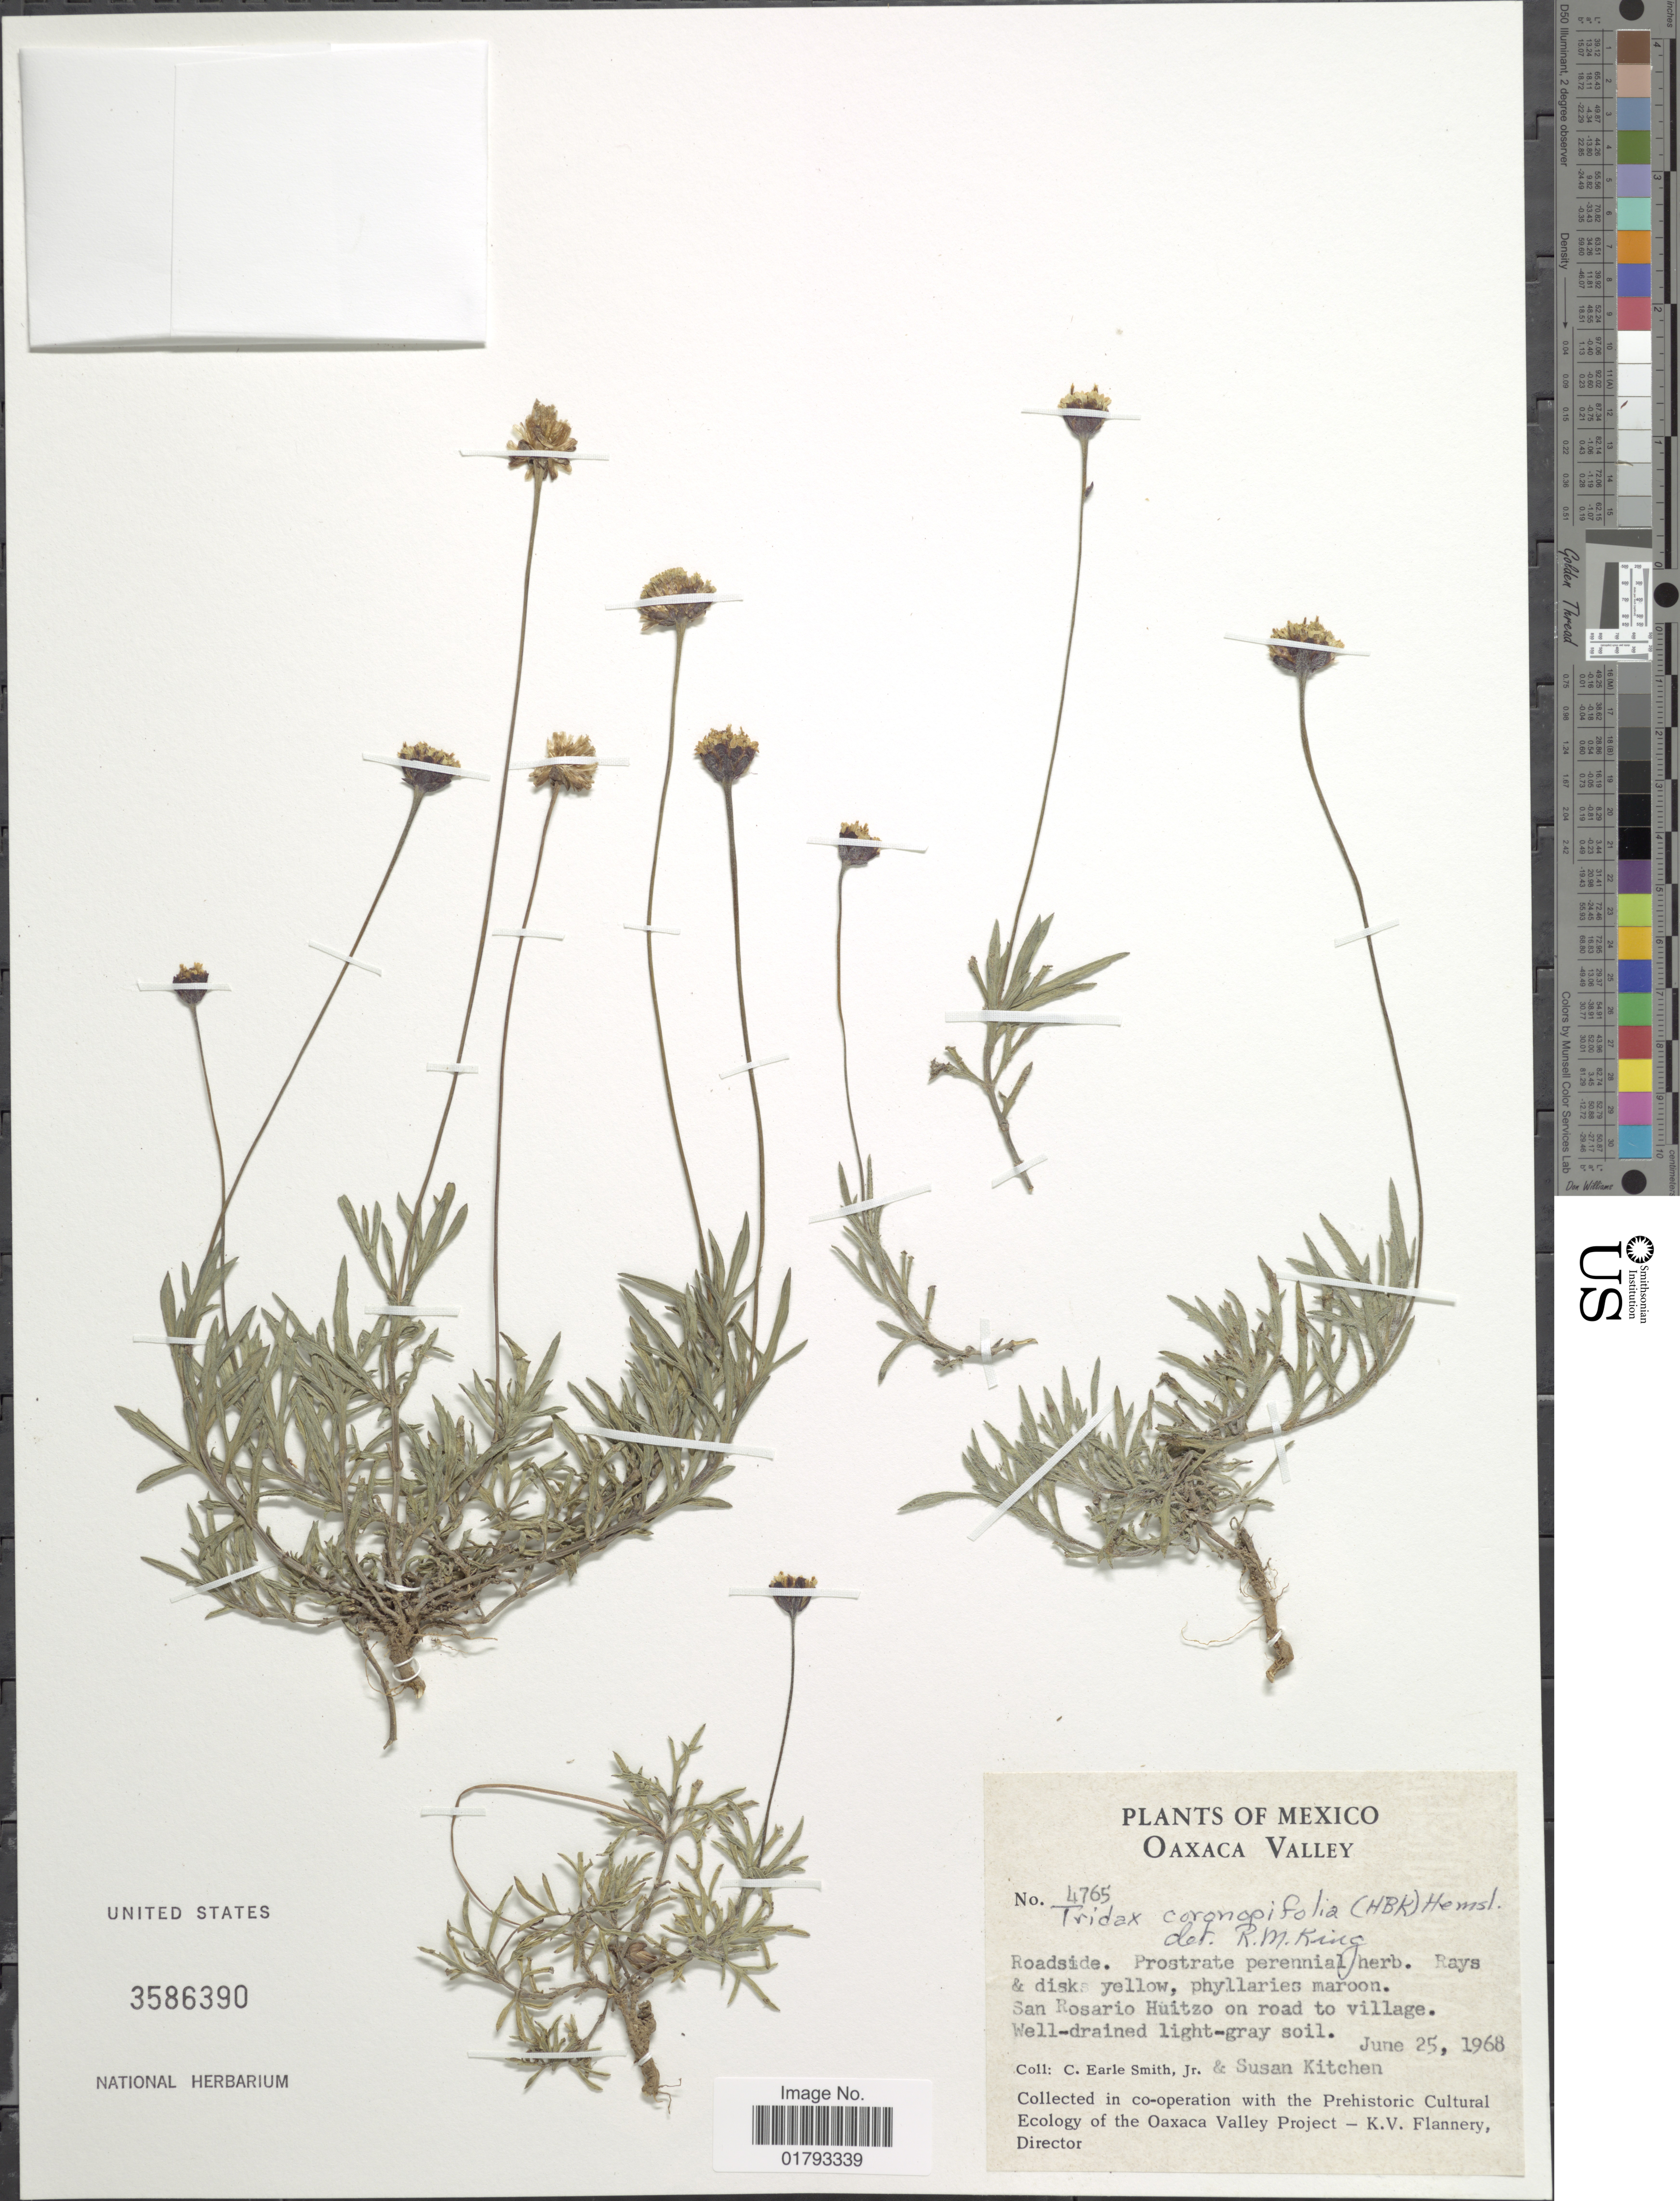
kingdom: Plantae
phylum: Tracheophyta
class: Magnoliopsida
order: Asterales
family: Asteraceae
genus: Tridax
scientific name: Tridax coronopifolia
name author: (Kunth) Hemsl.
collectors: C. E. Smith Jr. & S. Kitchen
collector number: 4765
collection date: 1968-06-25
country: Mexico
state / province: Oaxaca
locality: Oaxaca Valley, Roadside. San Rosario Huitzo on road to village, well-drained.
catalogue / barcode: US 3586390